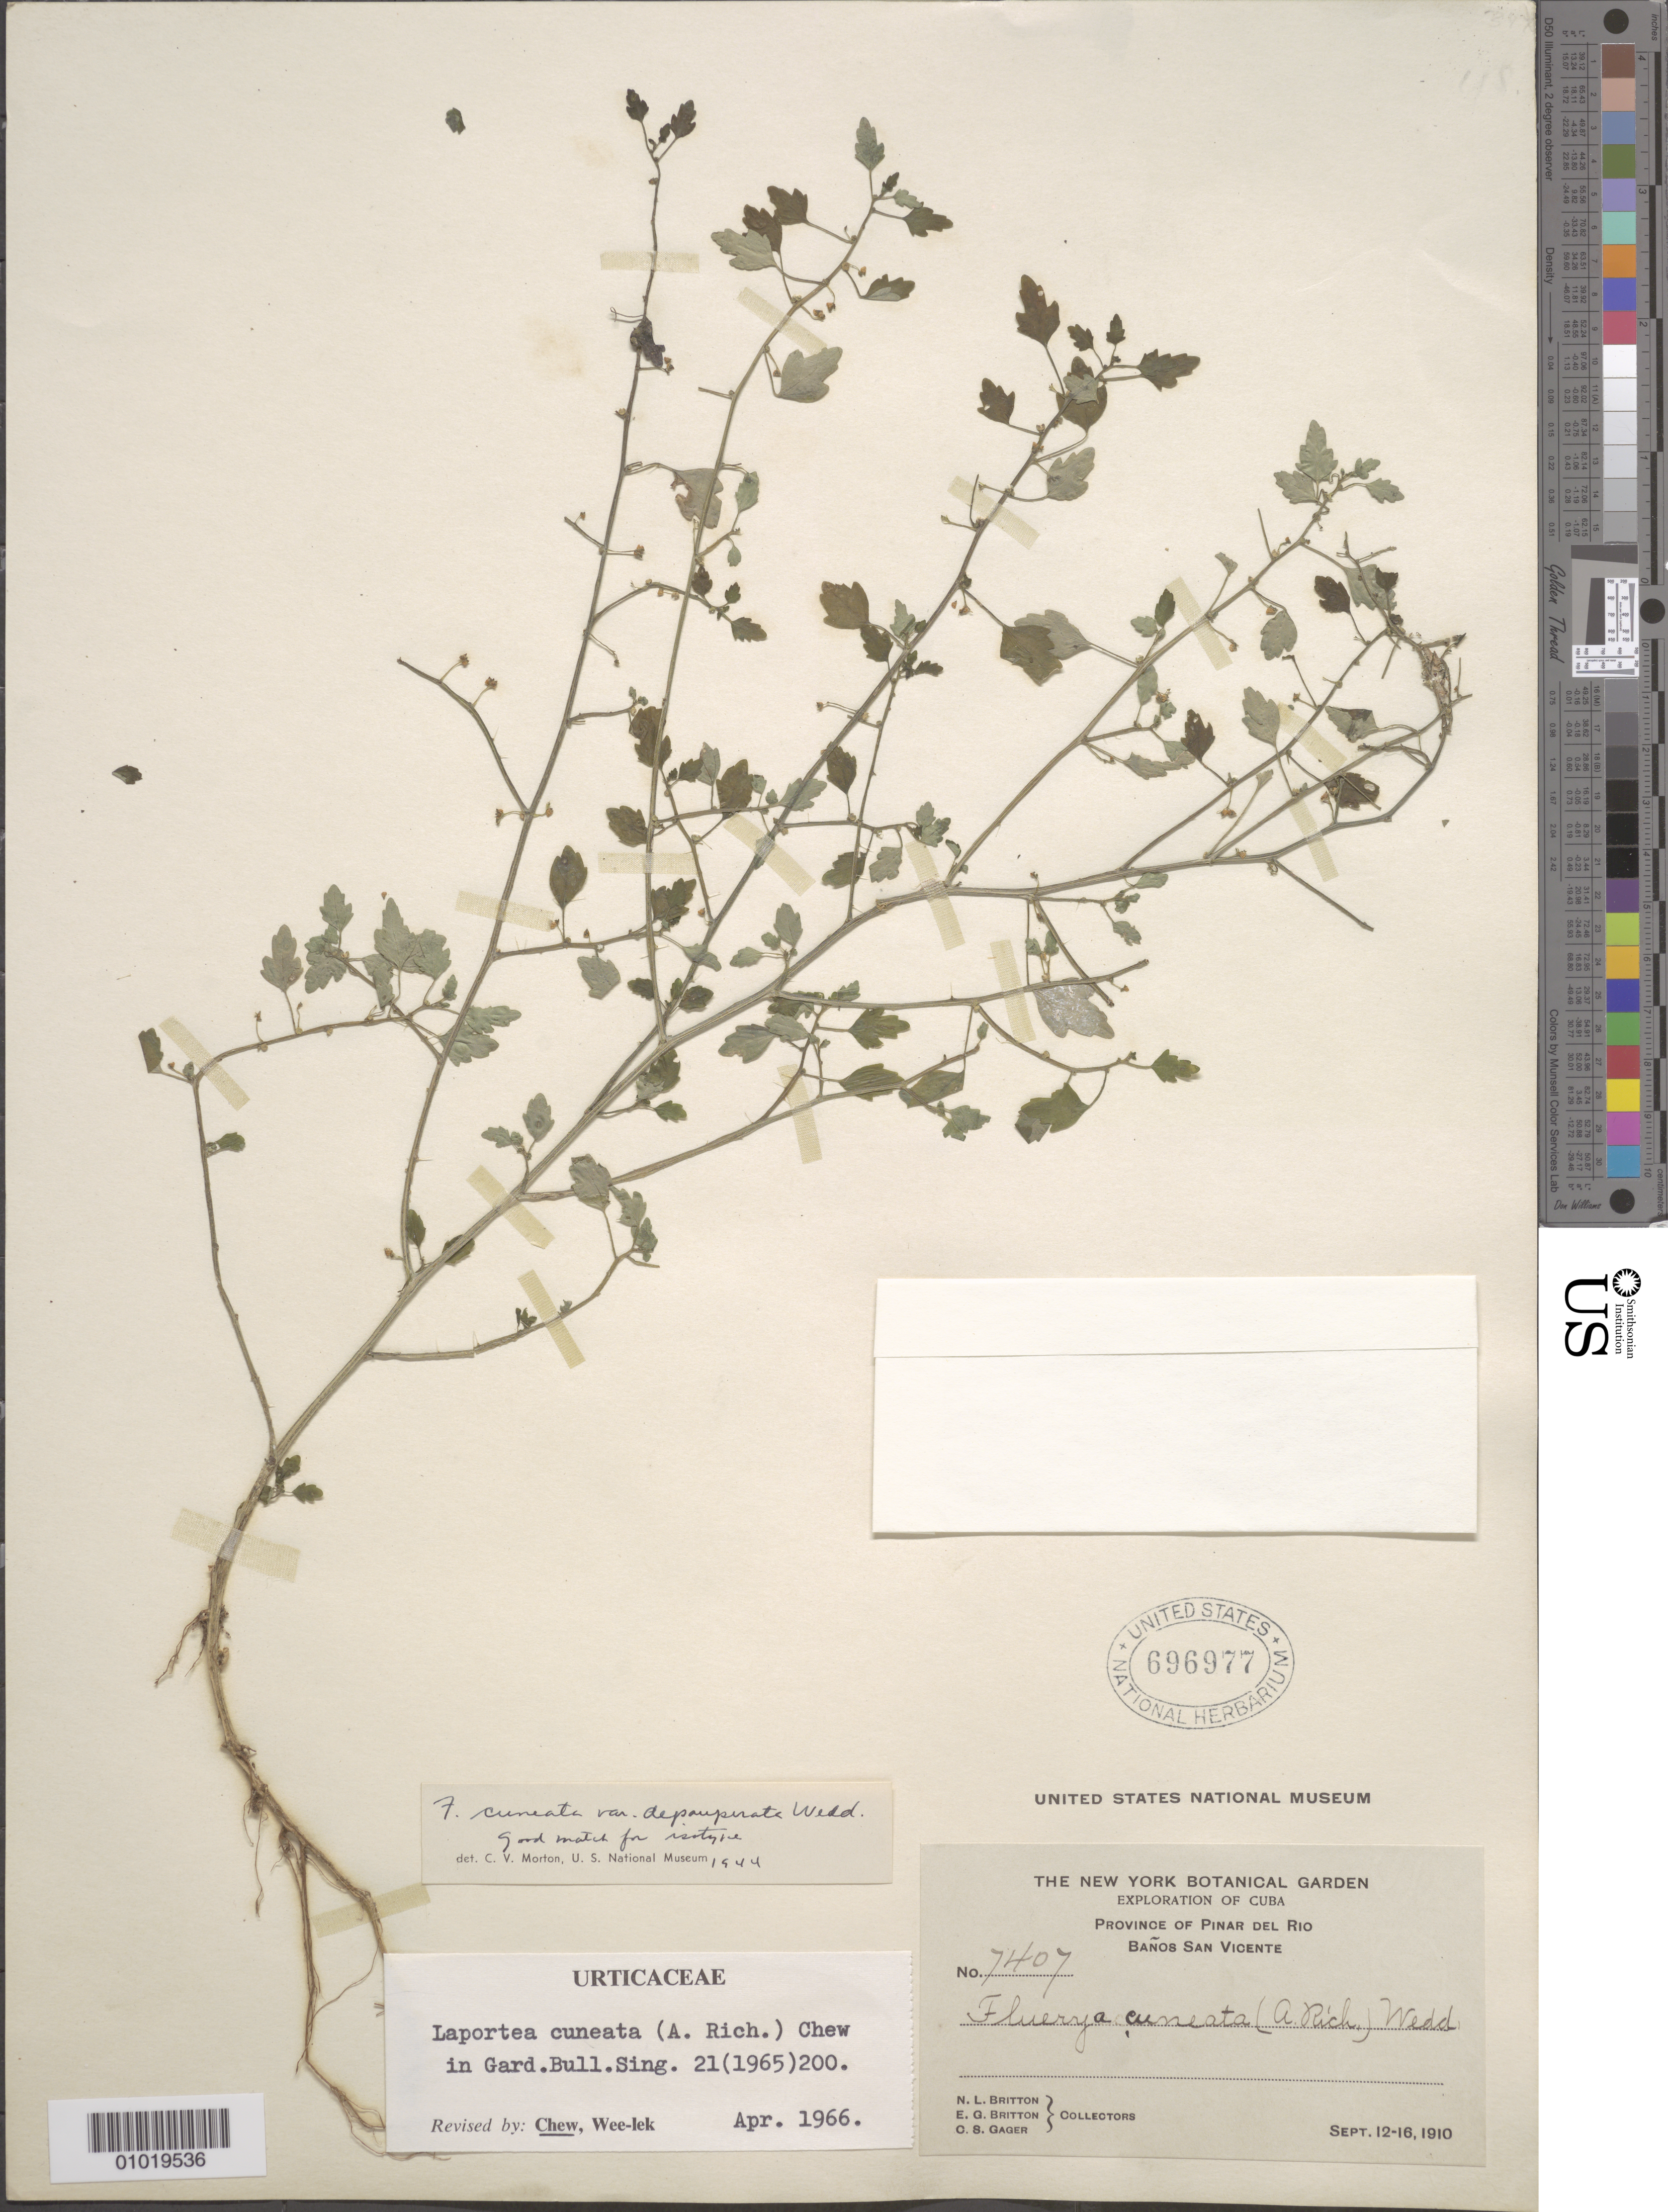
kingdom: Plantae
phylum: Tracheophyta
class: Magnoliopsida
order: Rosales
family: Urticaceae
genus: Laportea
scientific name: Laportea cuneata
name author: (A. Rich.) Chew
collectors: N. Britton, E. G. Britton & C. Gager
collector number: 7407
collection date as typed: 12 Sep 1910 to 16 Sep 1910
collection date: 1910-09-12/1910-09-16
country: Cuba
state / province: Pinar del Rio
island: Cuba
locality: Province of Pinar del Rio, Baños San Vicente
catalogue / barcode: US 696977